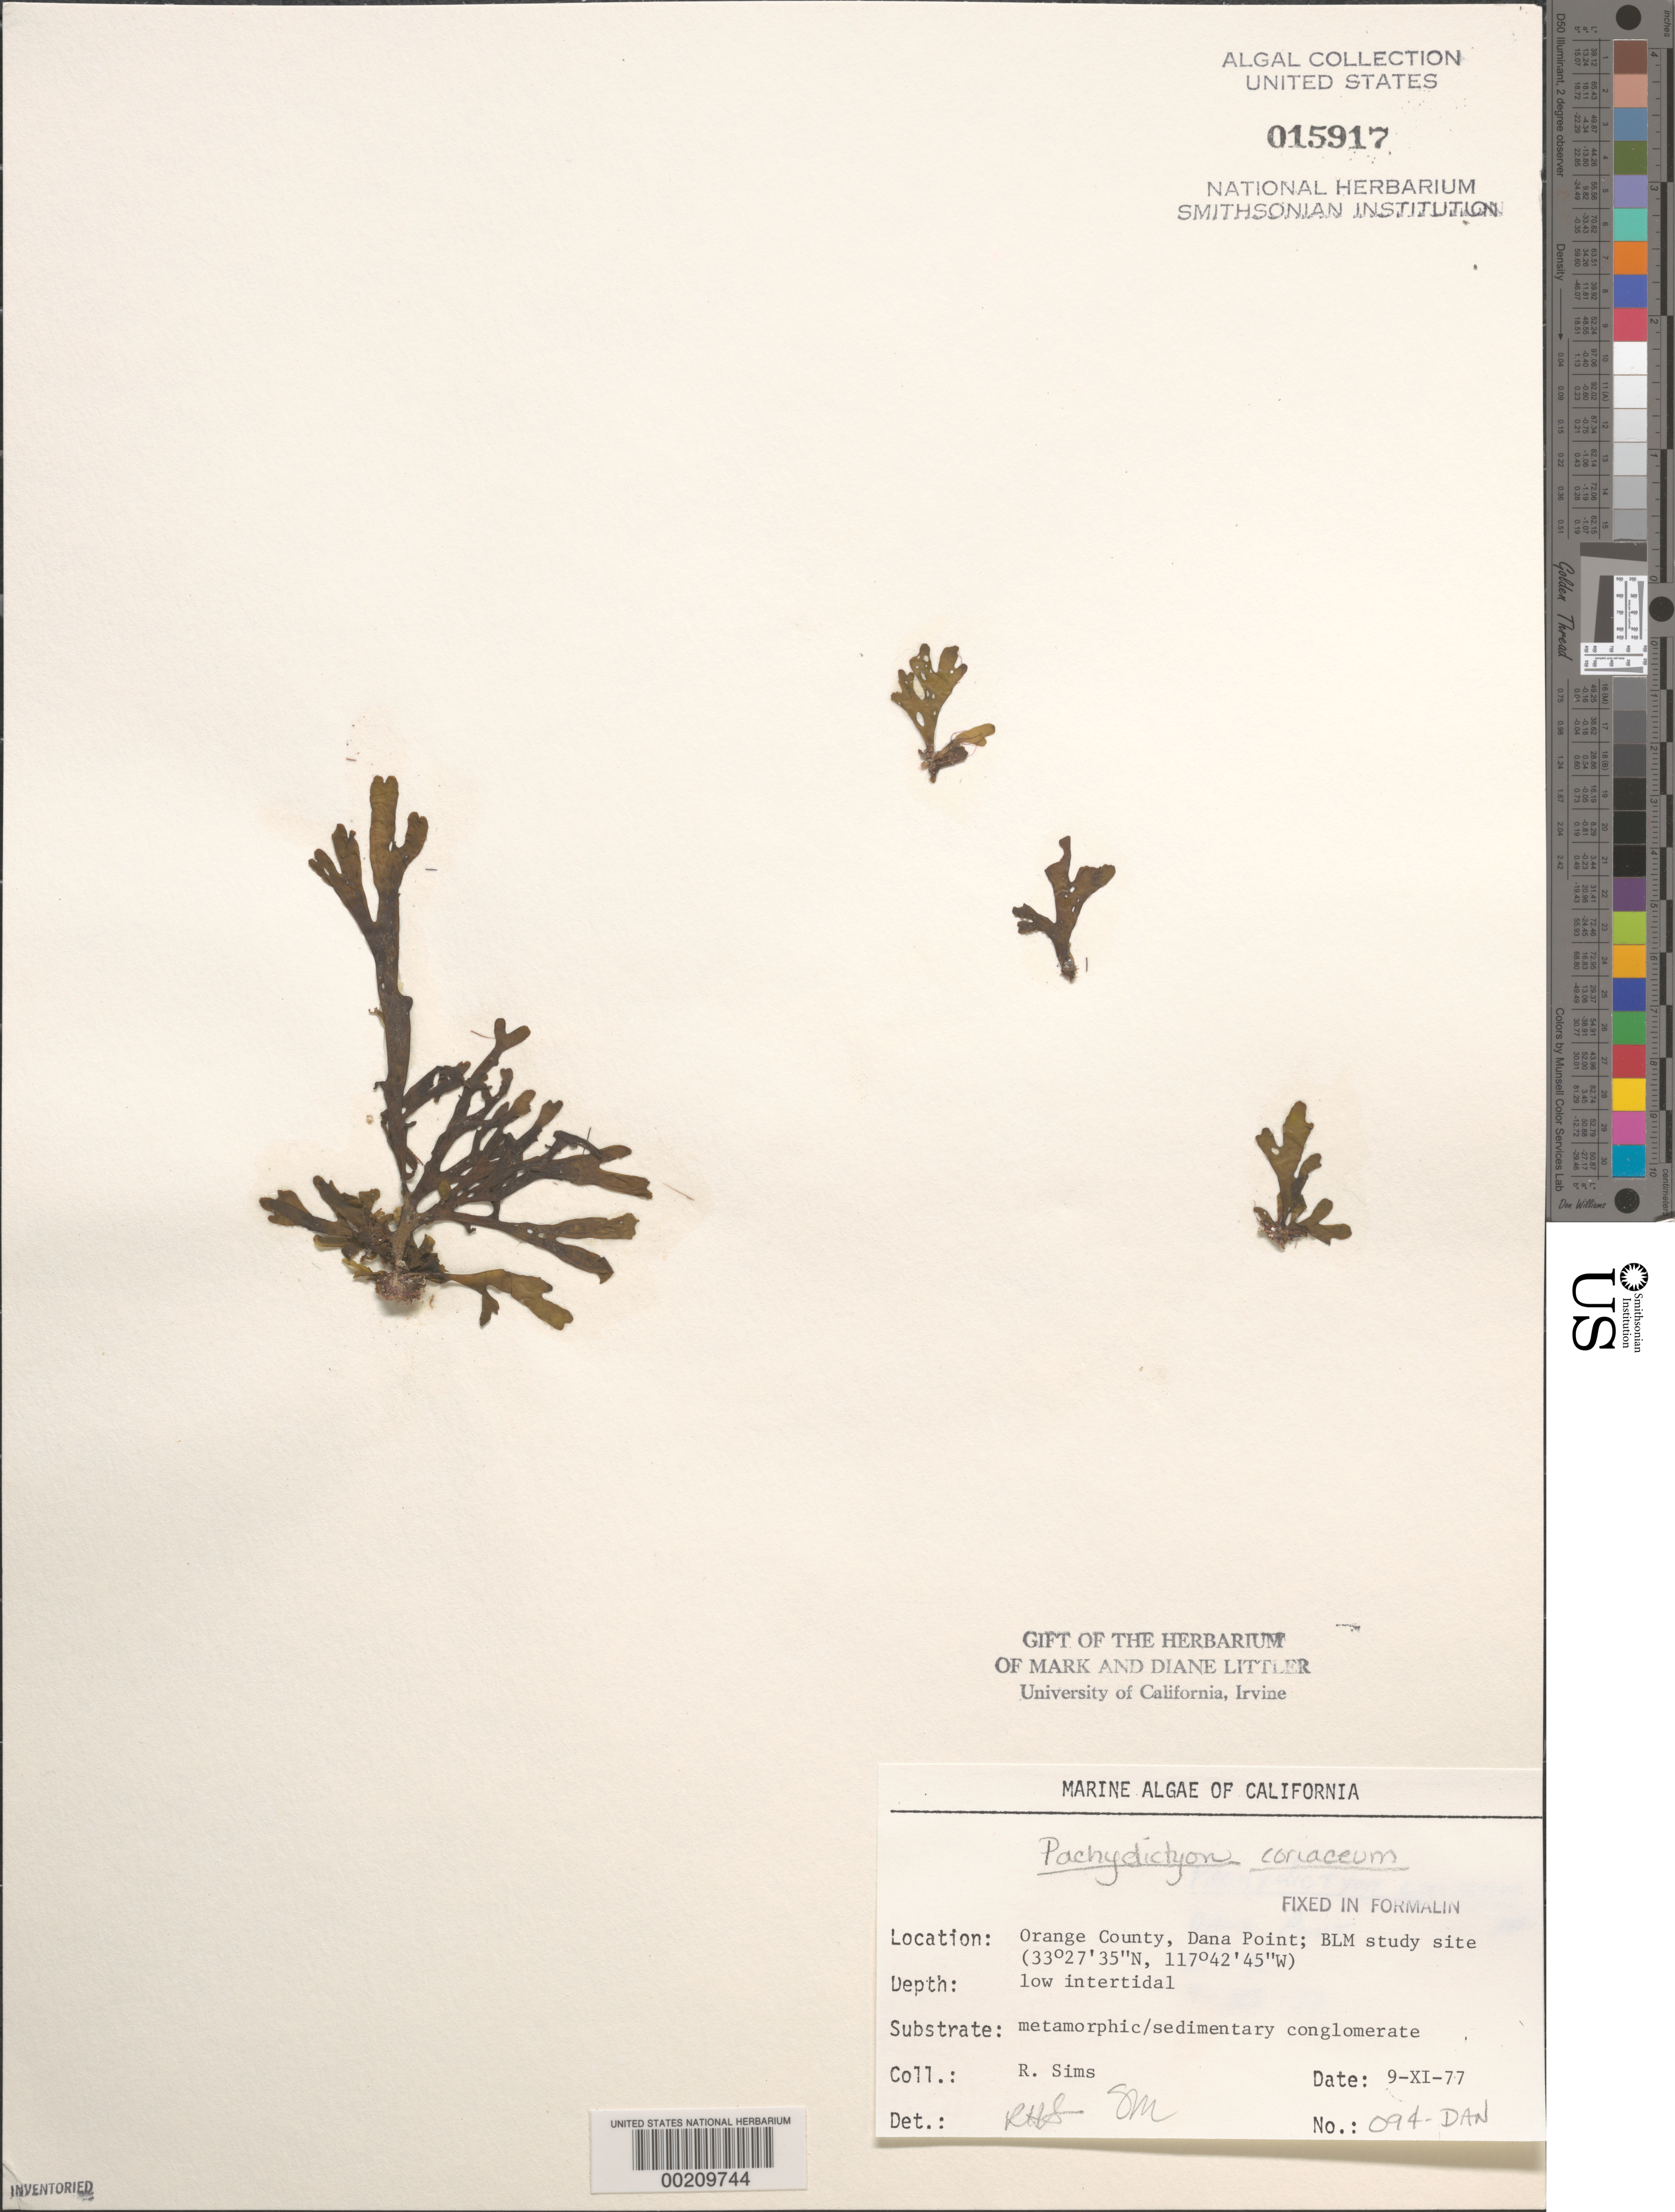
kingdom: Chromista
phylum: Ochrophyta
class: Phaeophyceae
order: Dictyotales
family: Dictyotaceae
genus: Pachydictyon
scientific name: Pachydictyon coriaceum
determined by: Sims, Robert H.; Murray, S. N.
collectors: R. H. Sims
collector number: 094-dan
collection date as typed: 09 Nov 1977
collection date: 1977-11-09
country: United States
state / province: California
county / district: Orange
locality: Dana Point, 1 km north of marina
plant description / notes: BLM-SOCALBIGHT Rocky Intertidal Survey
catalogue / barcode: US 15917